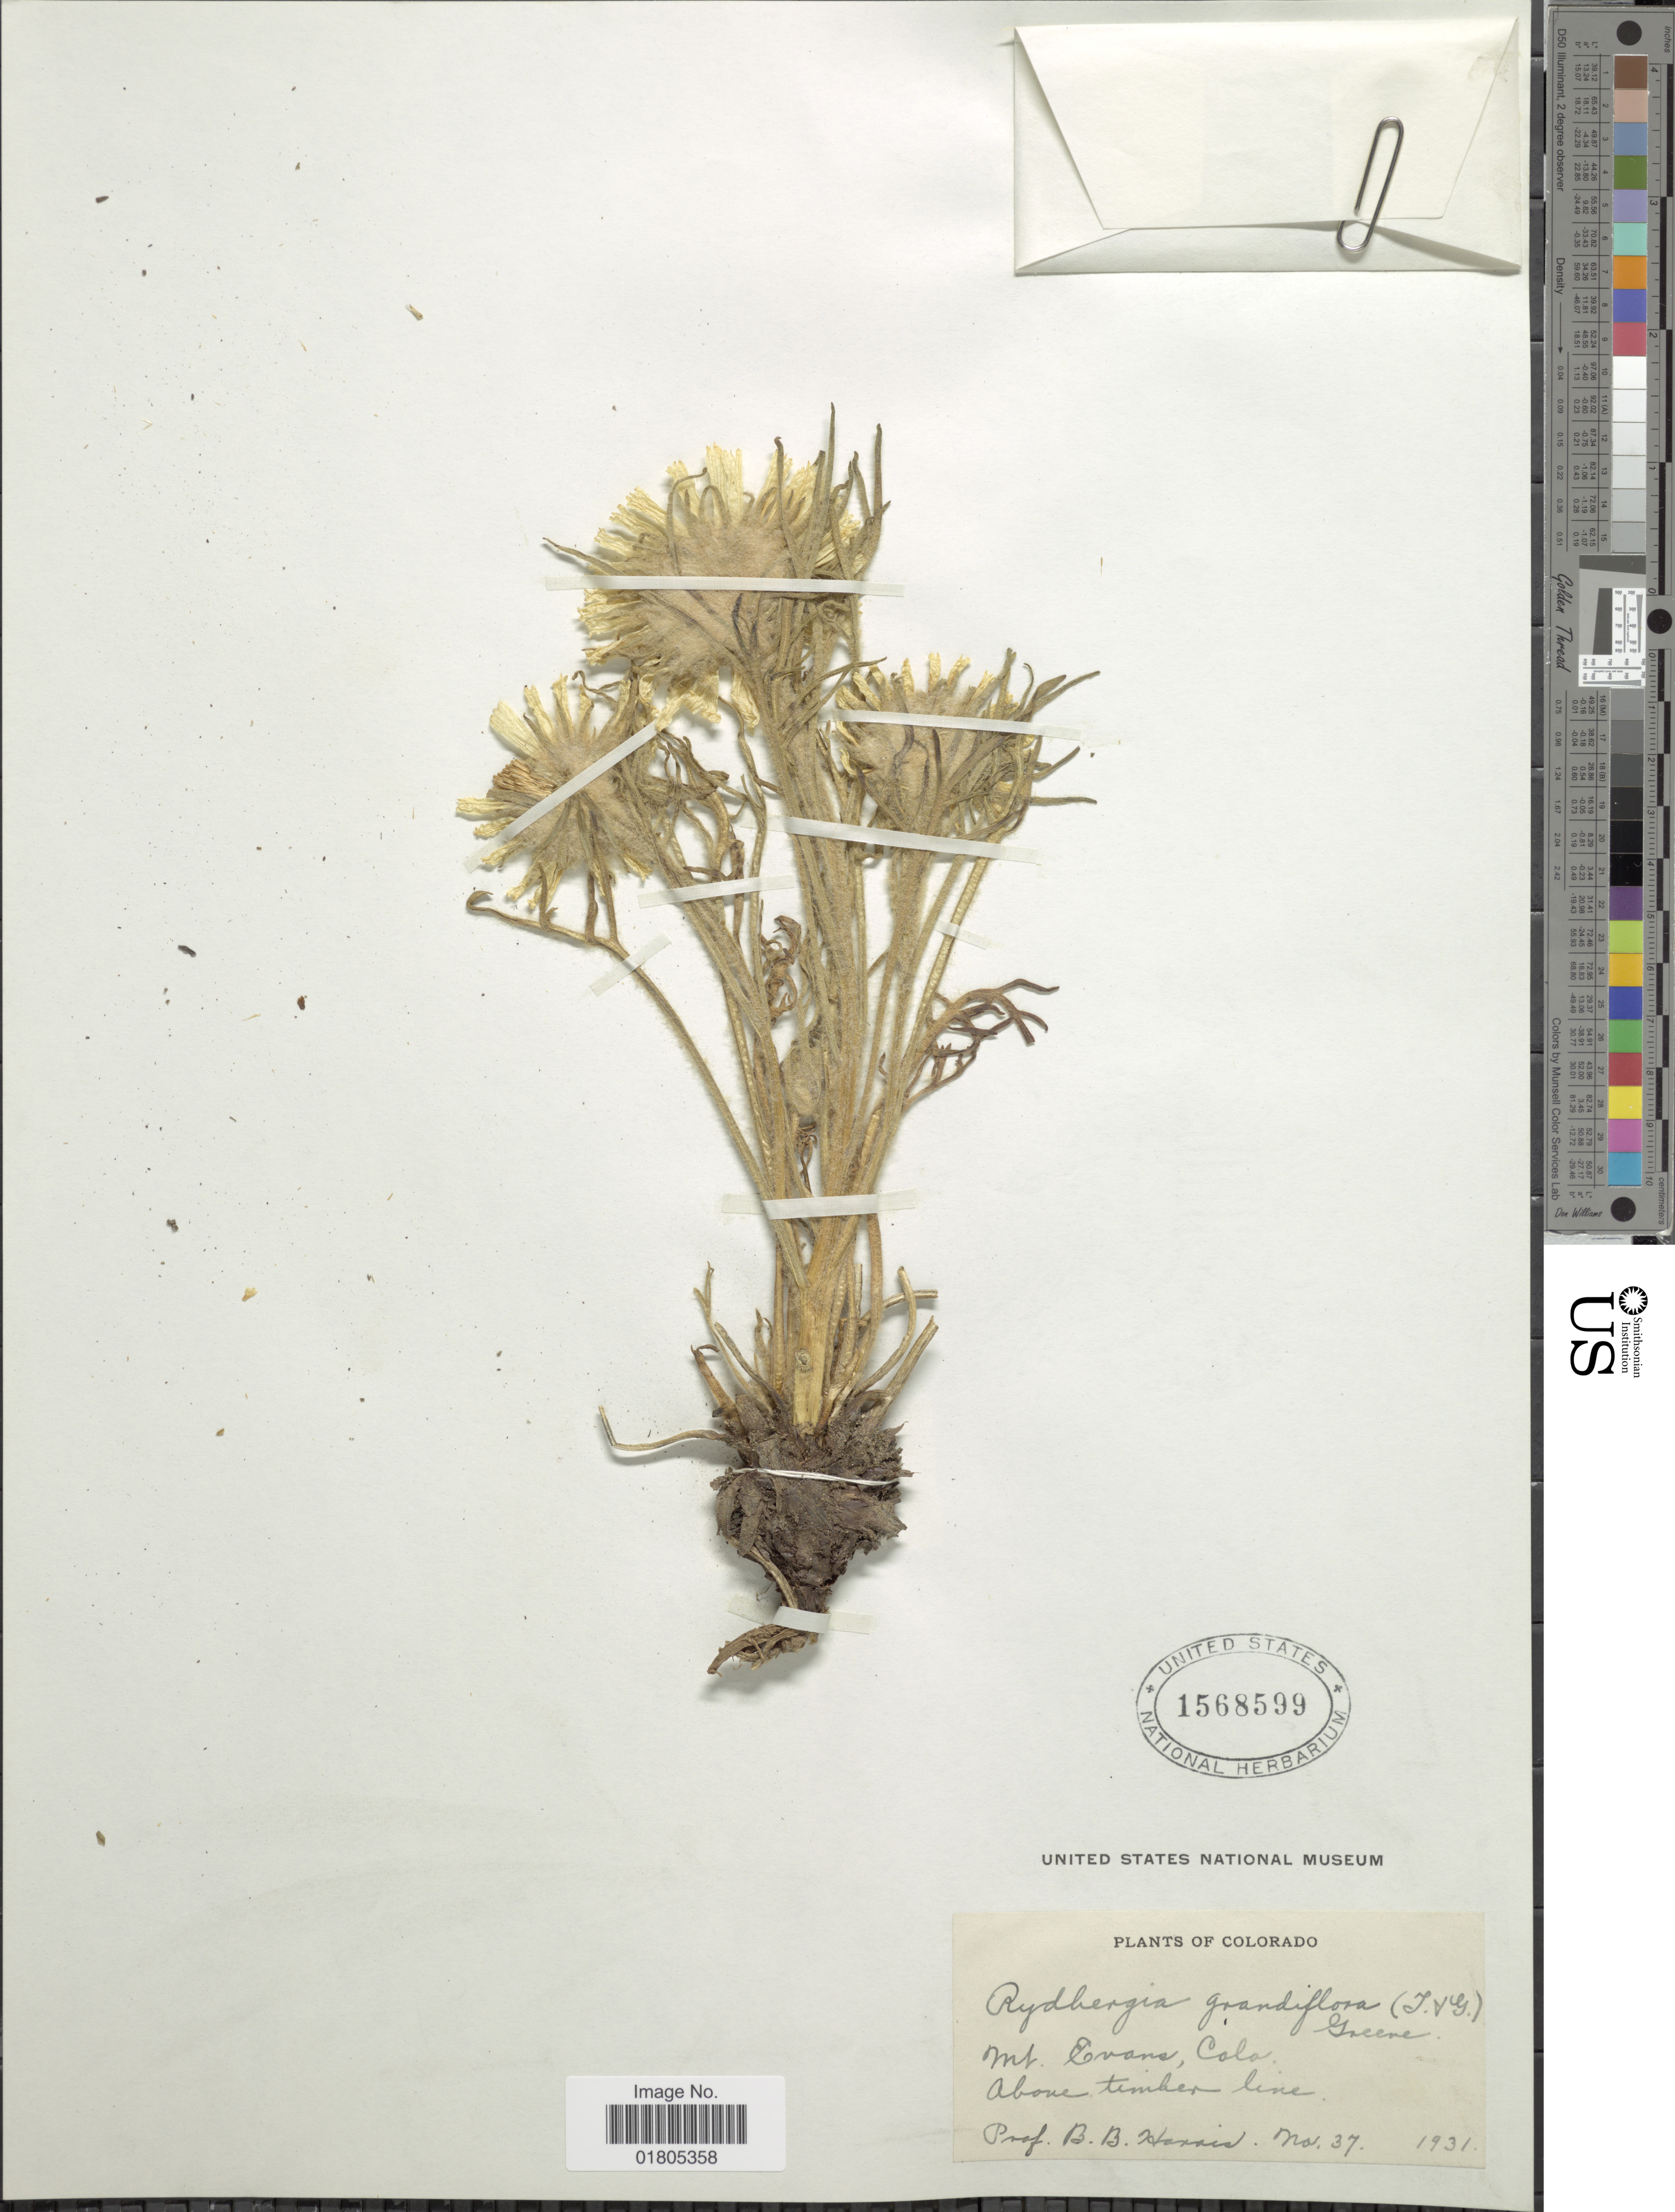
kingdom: Plantae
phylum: Tracheophyta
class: Magnoliopsida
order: Asterales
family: Asteraceae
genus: Actinea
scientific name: Actinea grandiflora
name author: (Torr. & A. Gray) Kuntze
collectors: B. B. Harris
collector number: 37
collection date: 1931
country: United States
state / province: Colorado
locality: Mt. Evans, Colo. Above timber line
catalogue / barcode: US 1568599